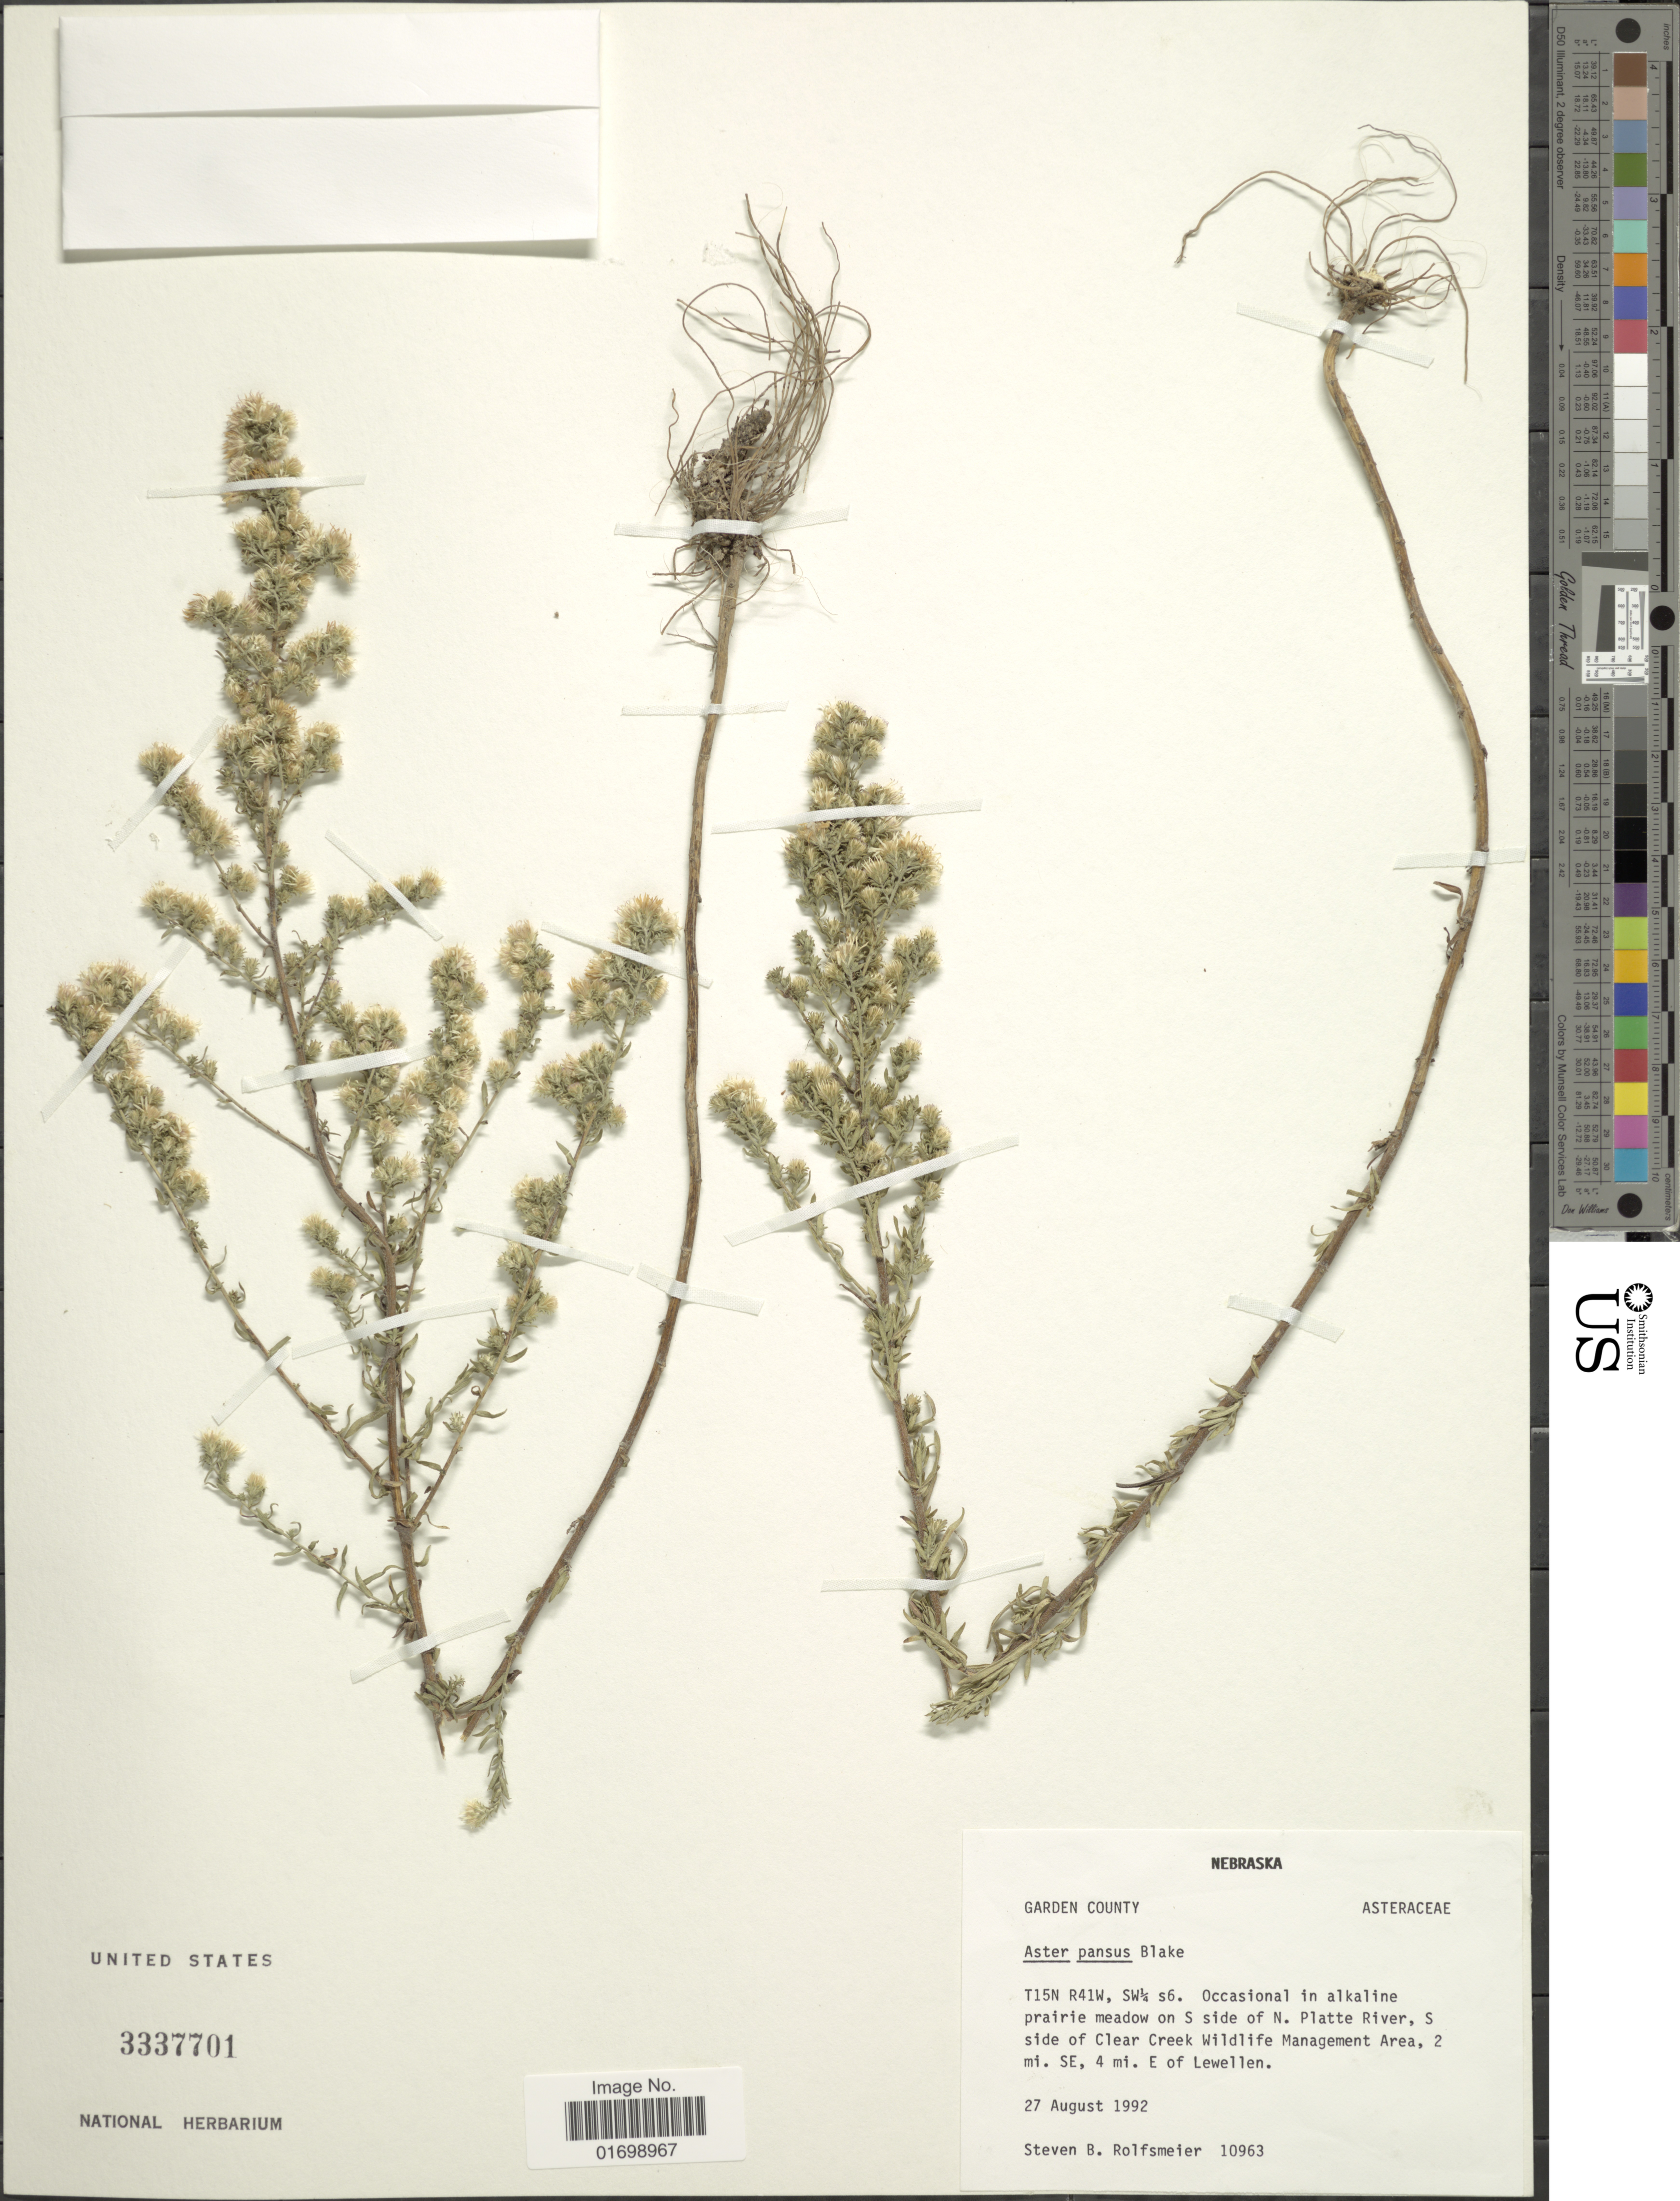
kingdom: Plantae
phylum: Tracheophyta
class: Magnoliopsida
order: Asterales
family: Asteraceae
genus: Symphyotrichum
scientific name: Symphyotrichum ericoides var. ericoides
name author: (L.) G.L. Nesom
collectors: S. Rolfsmeier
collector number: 10963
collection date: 1992-08-27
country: United States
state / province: Nebraska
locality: Garden County, T15N R41W, SW1/4 s6, occasional in alkaline prairie meadow on S side of N. Platte River, S side of Clear Creek Wildlife Management Area, 2 mi. SE, 4 mi. E of Lewellen.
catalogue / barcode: US 3337701